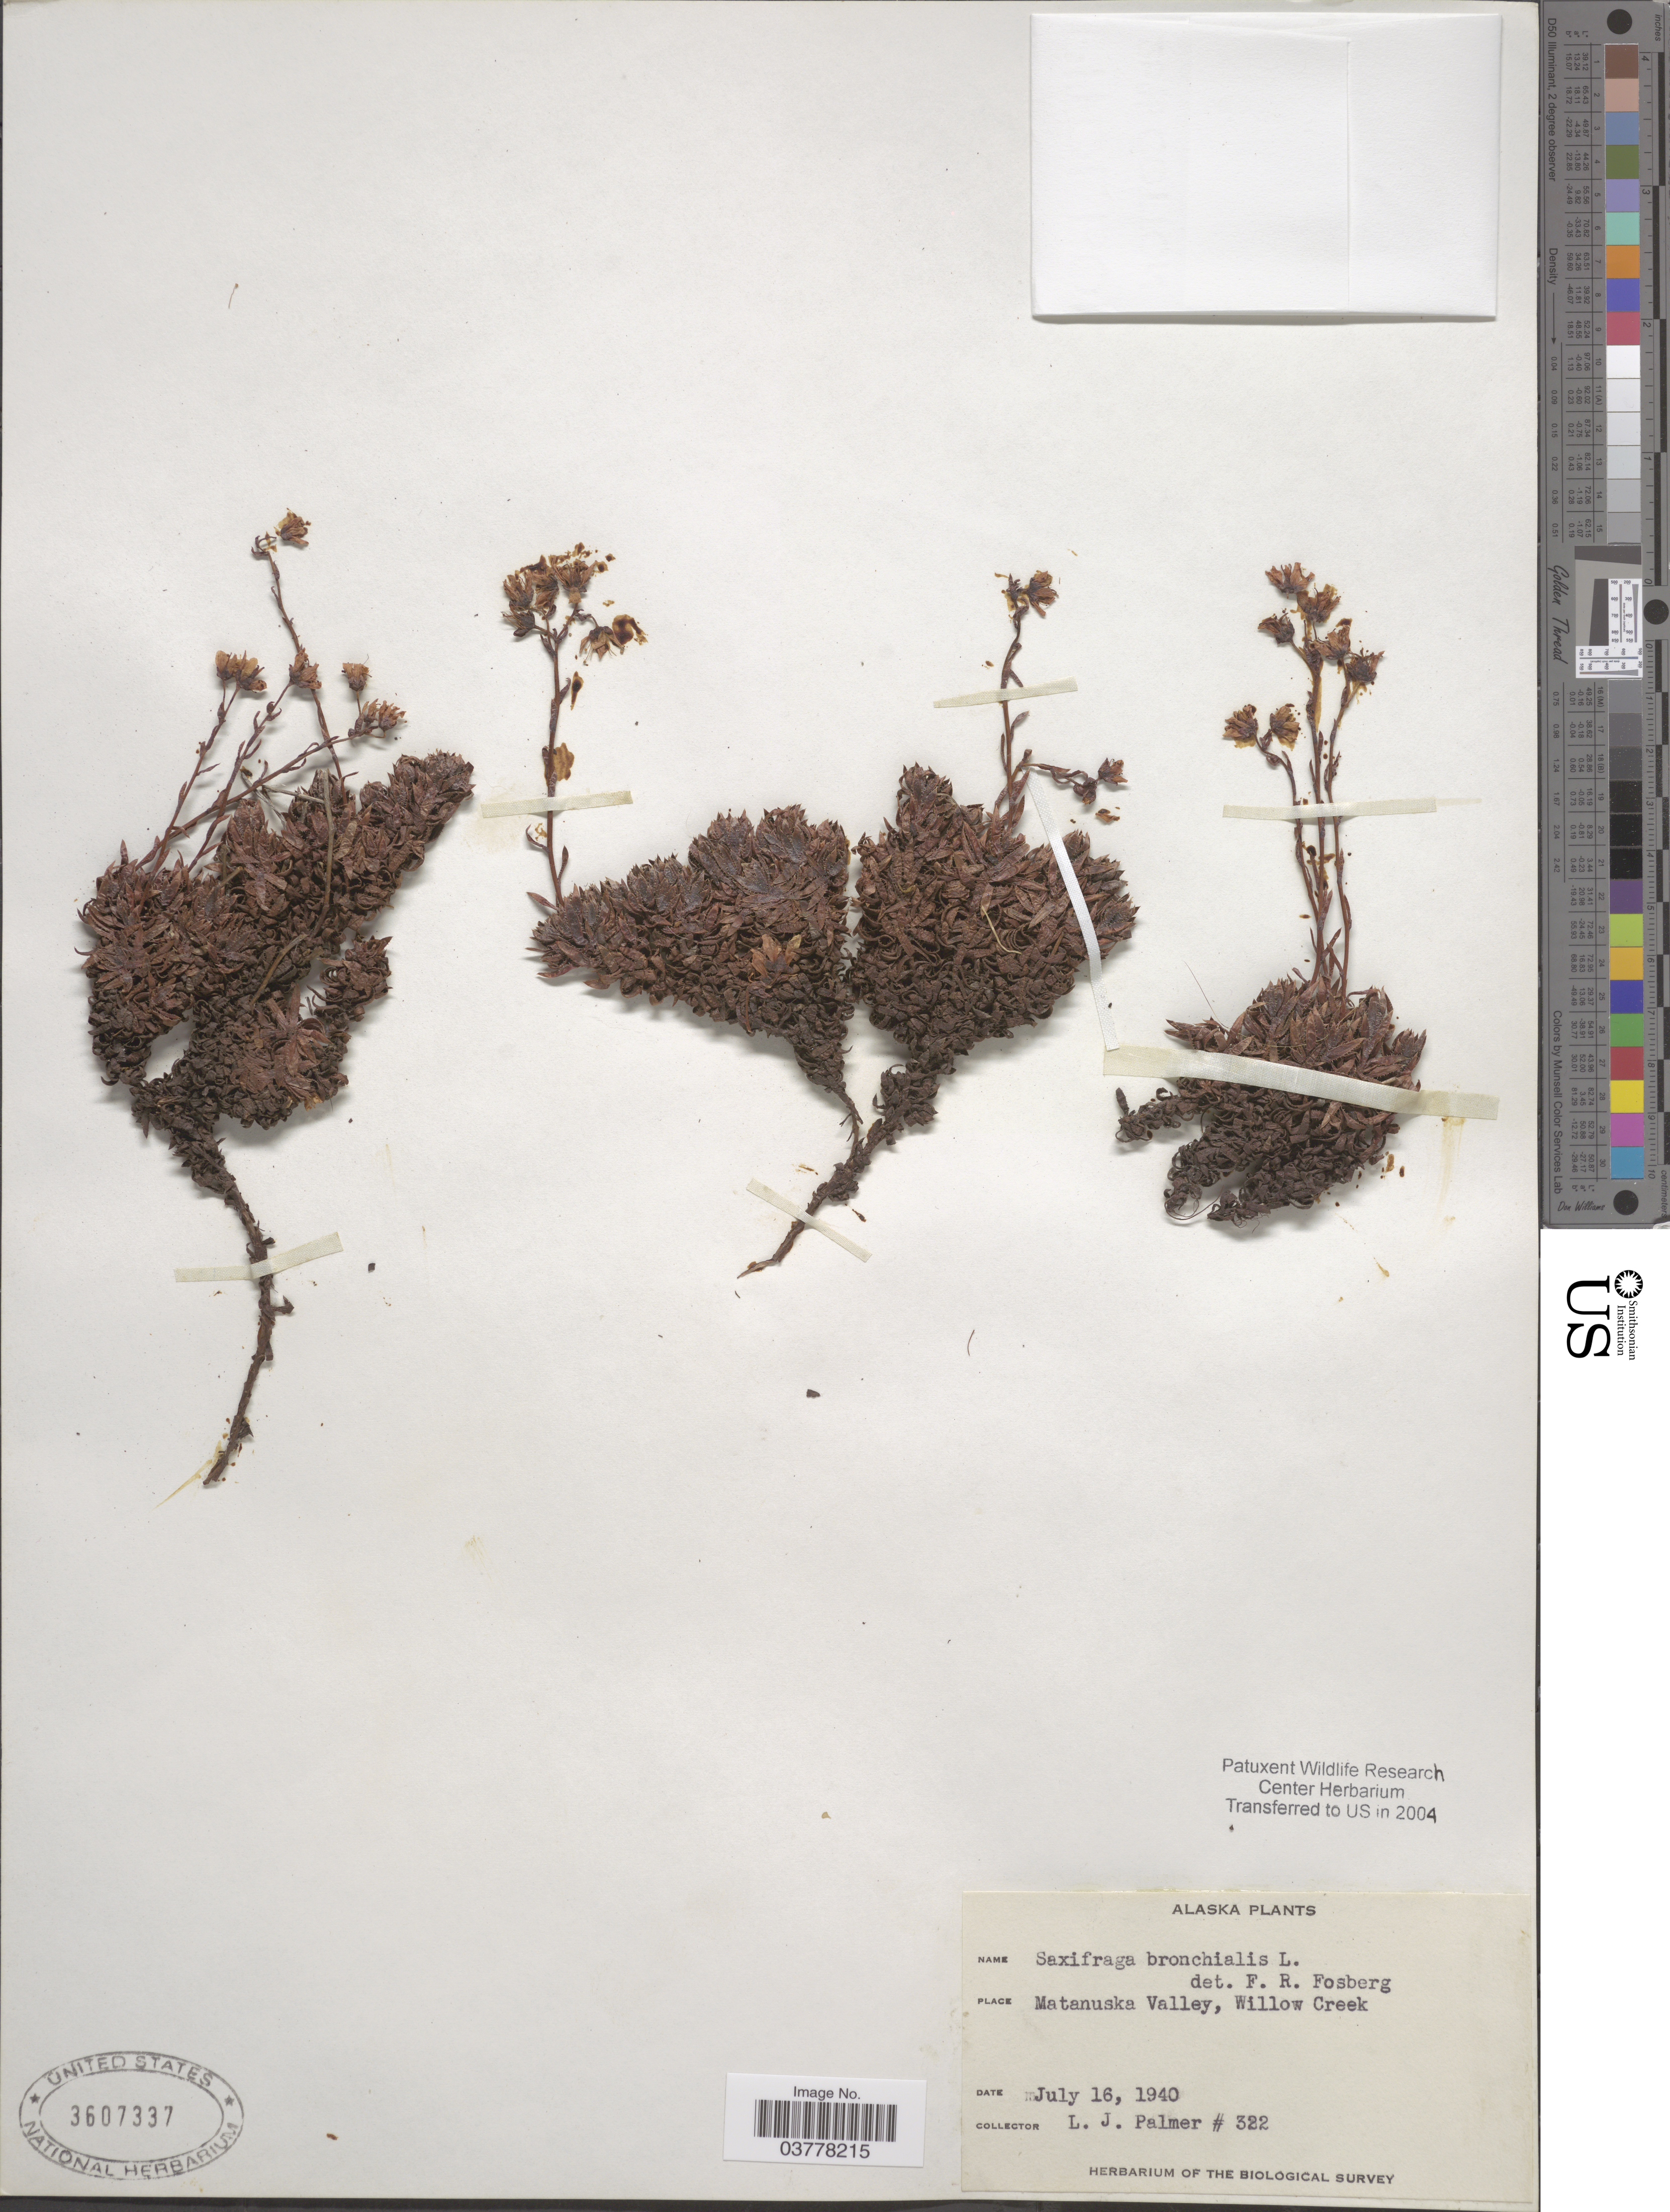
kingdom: Plantae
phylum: Tracheophyta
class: Magnoliopsida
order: Saxifragales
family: Saxifragaceae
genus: Saxifraga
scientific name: Saxifraga bronchialis subsp. funstonii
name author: (Small) Hultén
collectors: L. J. Palmer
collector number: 322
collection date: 1940-07-16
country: United States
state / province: Alaska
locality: Matanuska Valley, Willow Creek.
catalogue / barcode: US 3607337